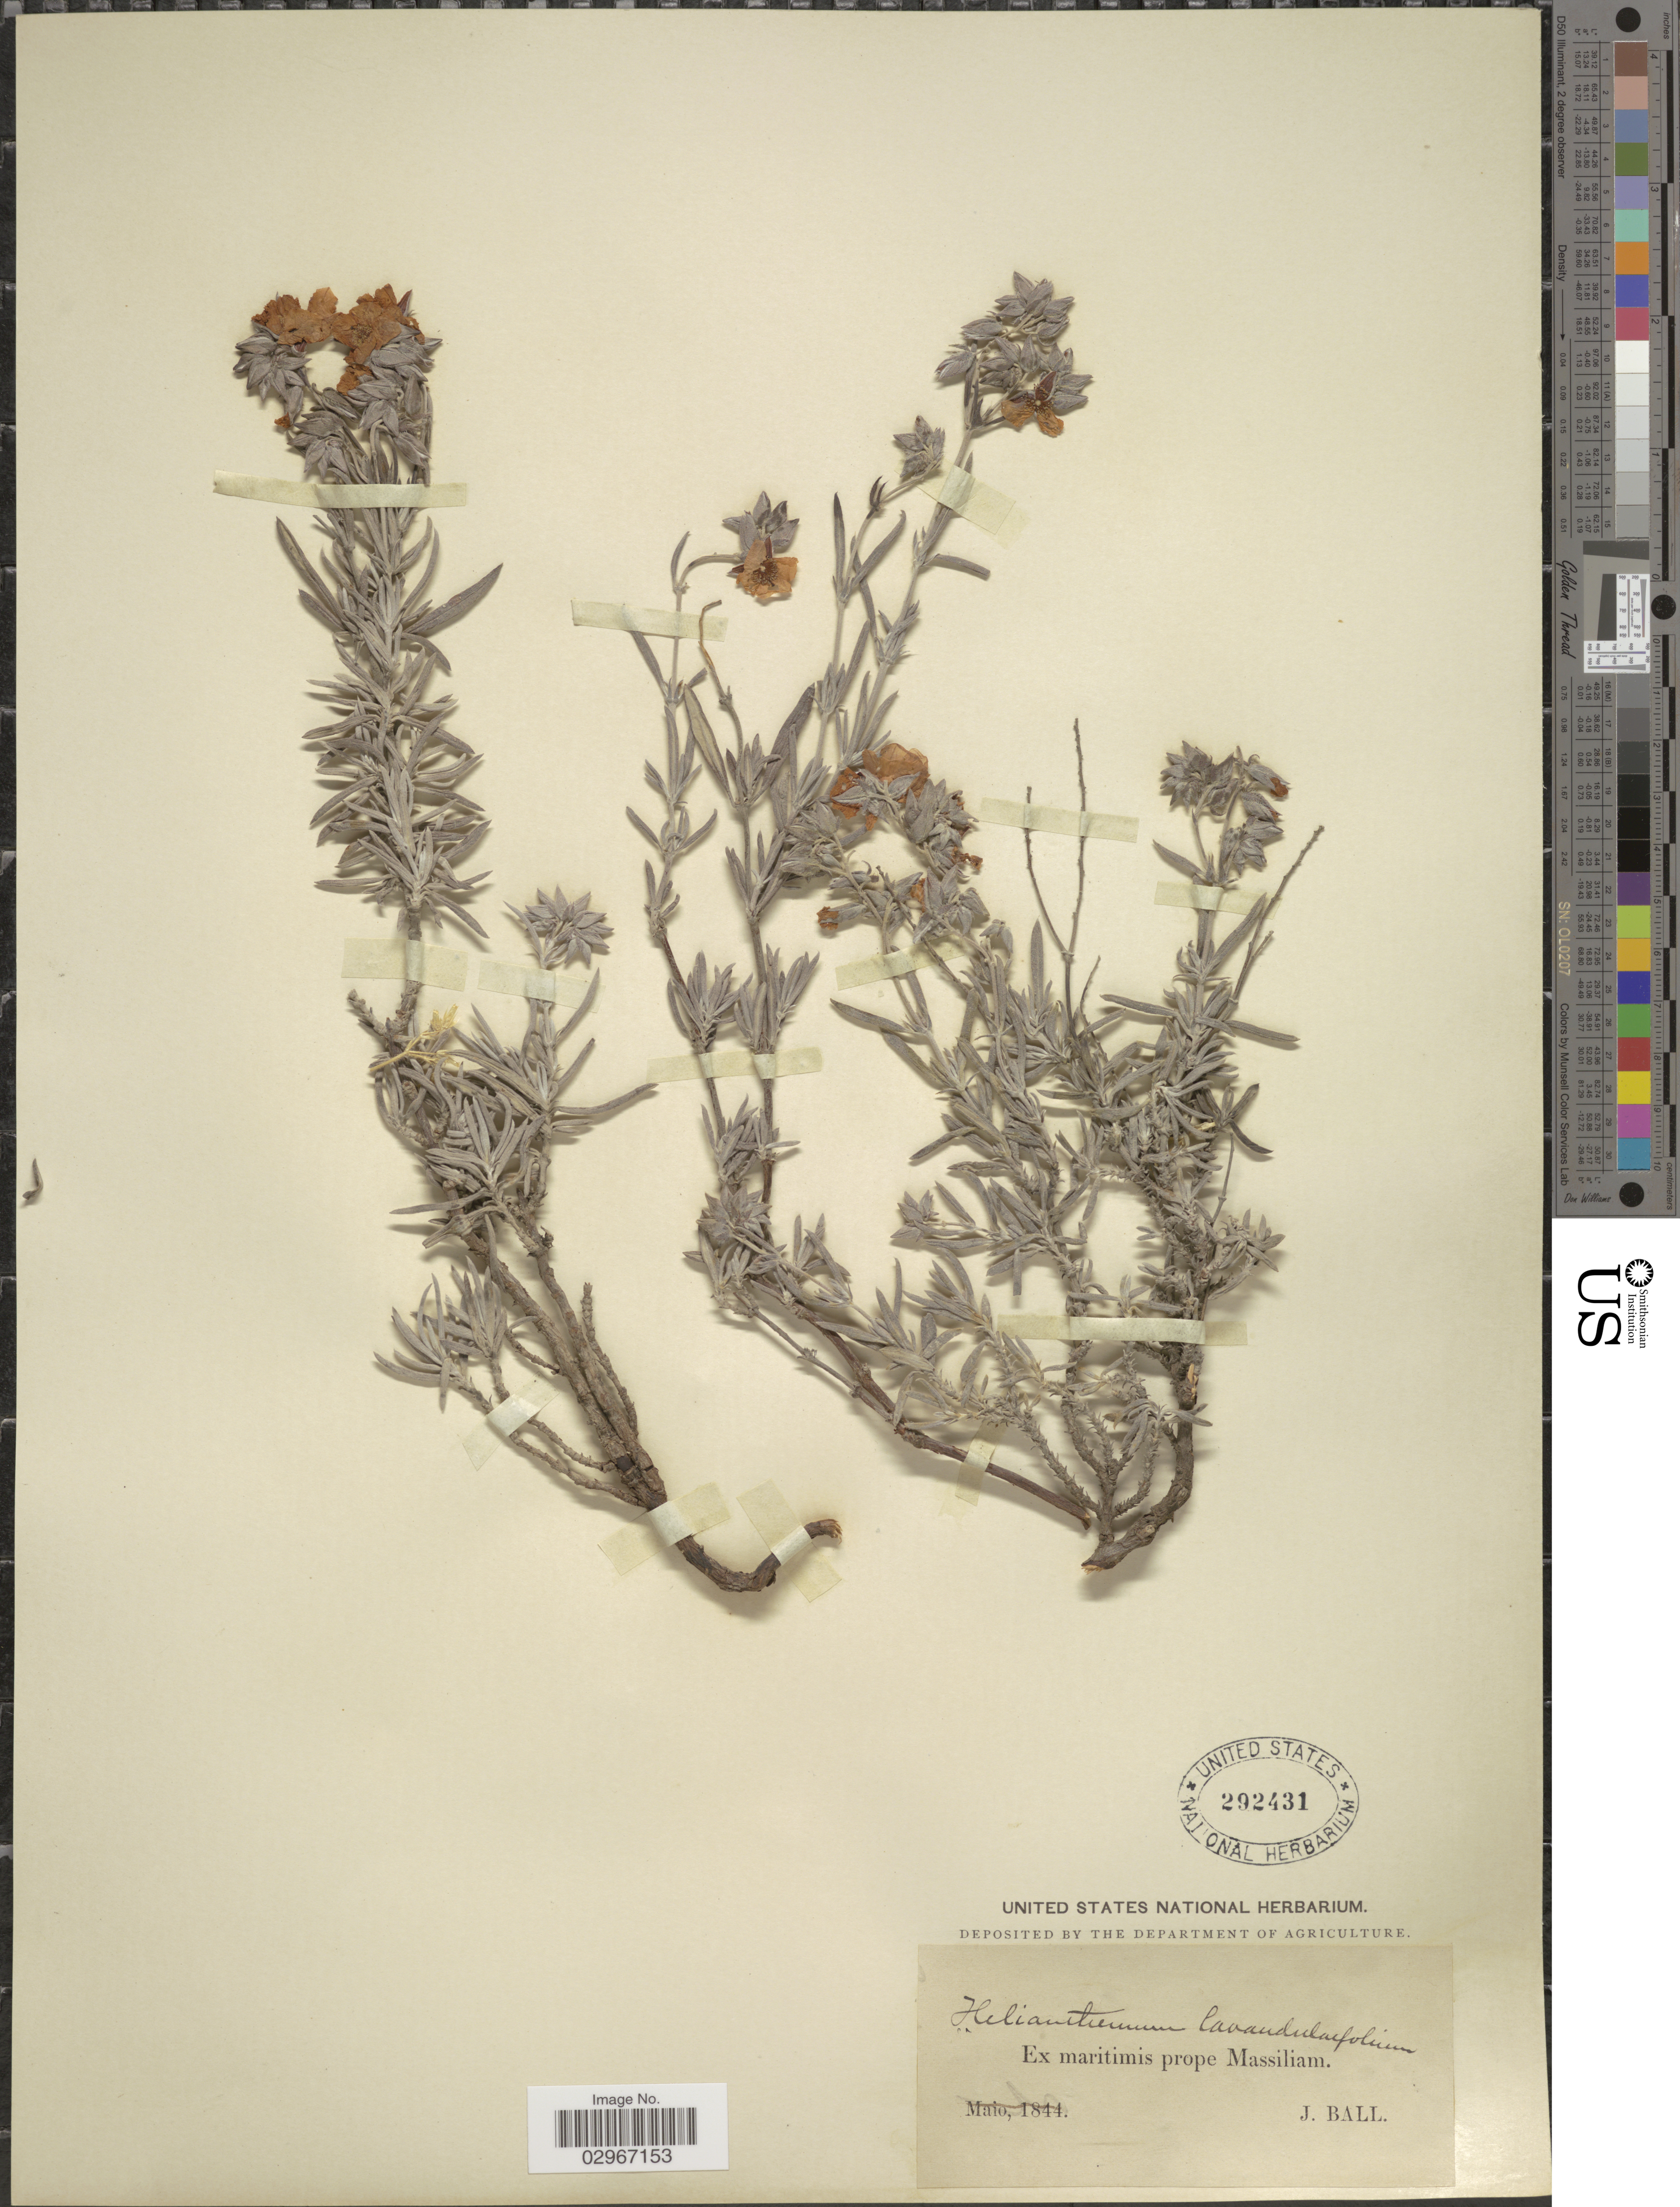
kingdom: Plantae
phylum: Tracheophyta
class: Magnoliopsida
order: Malvales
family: Cistaceae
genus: Helianthemum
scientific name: Helianthemum lavandulifolium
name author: Mill.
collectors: J. Ball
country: France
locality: Ex maritimis prope Massiliam.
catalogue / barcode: US 292431